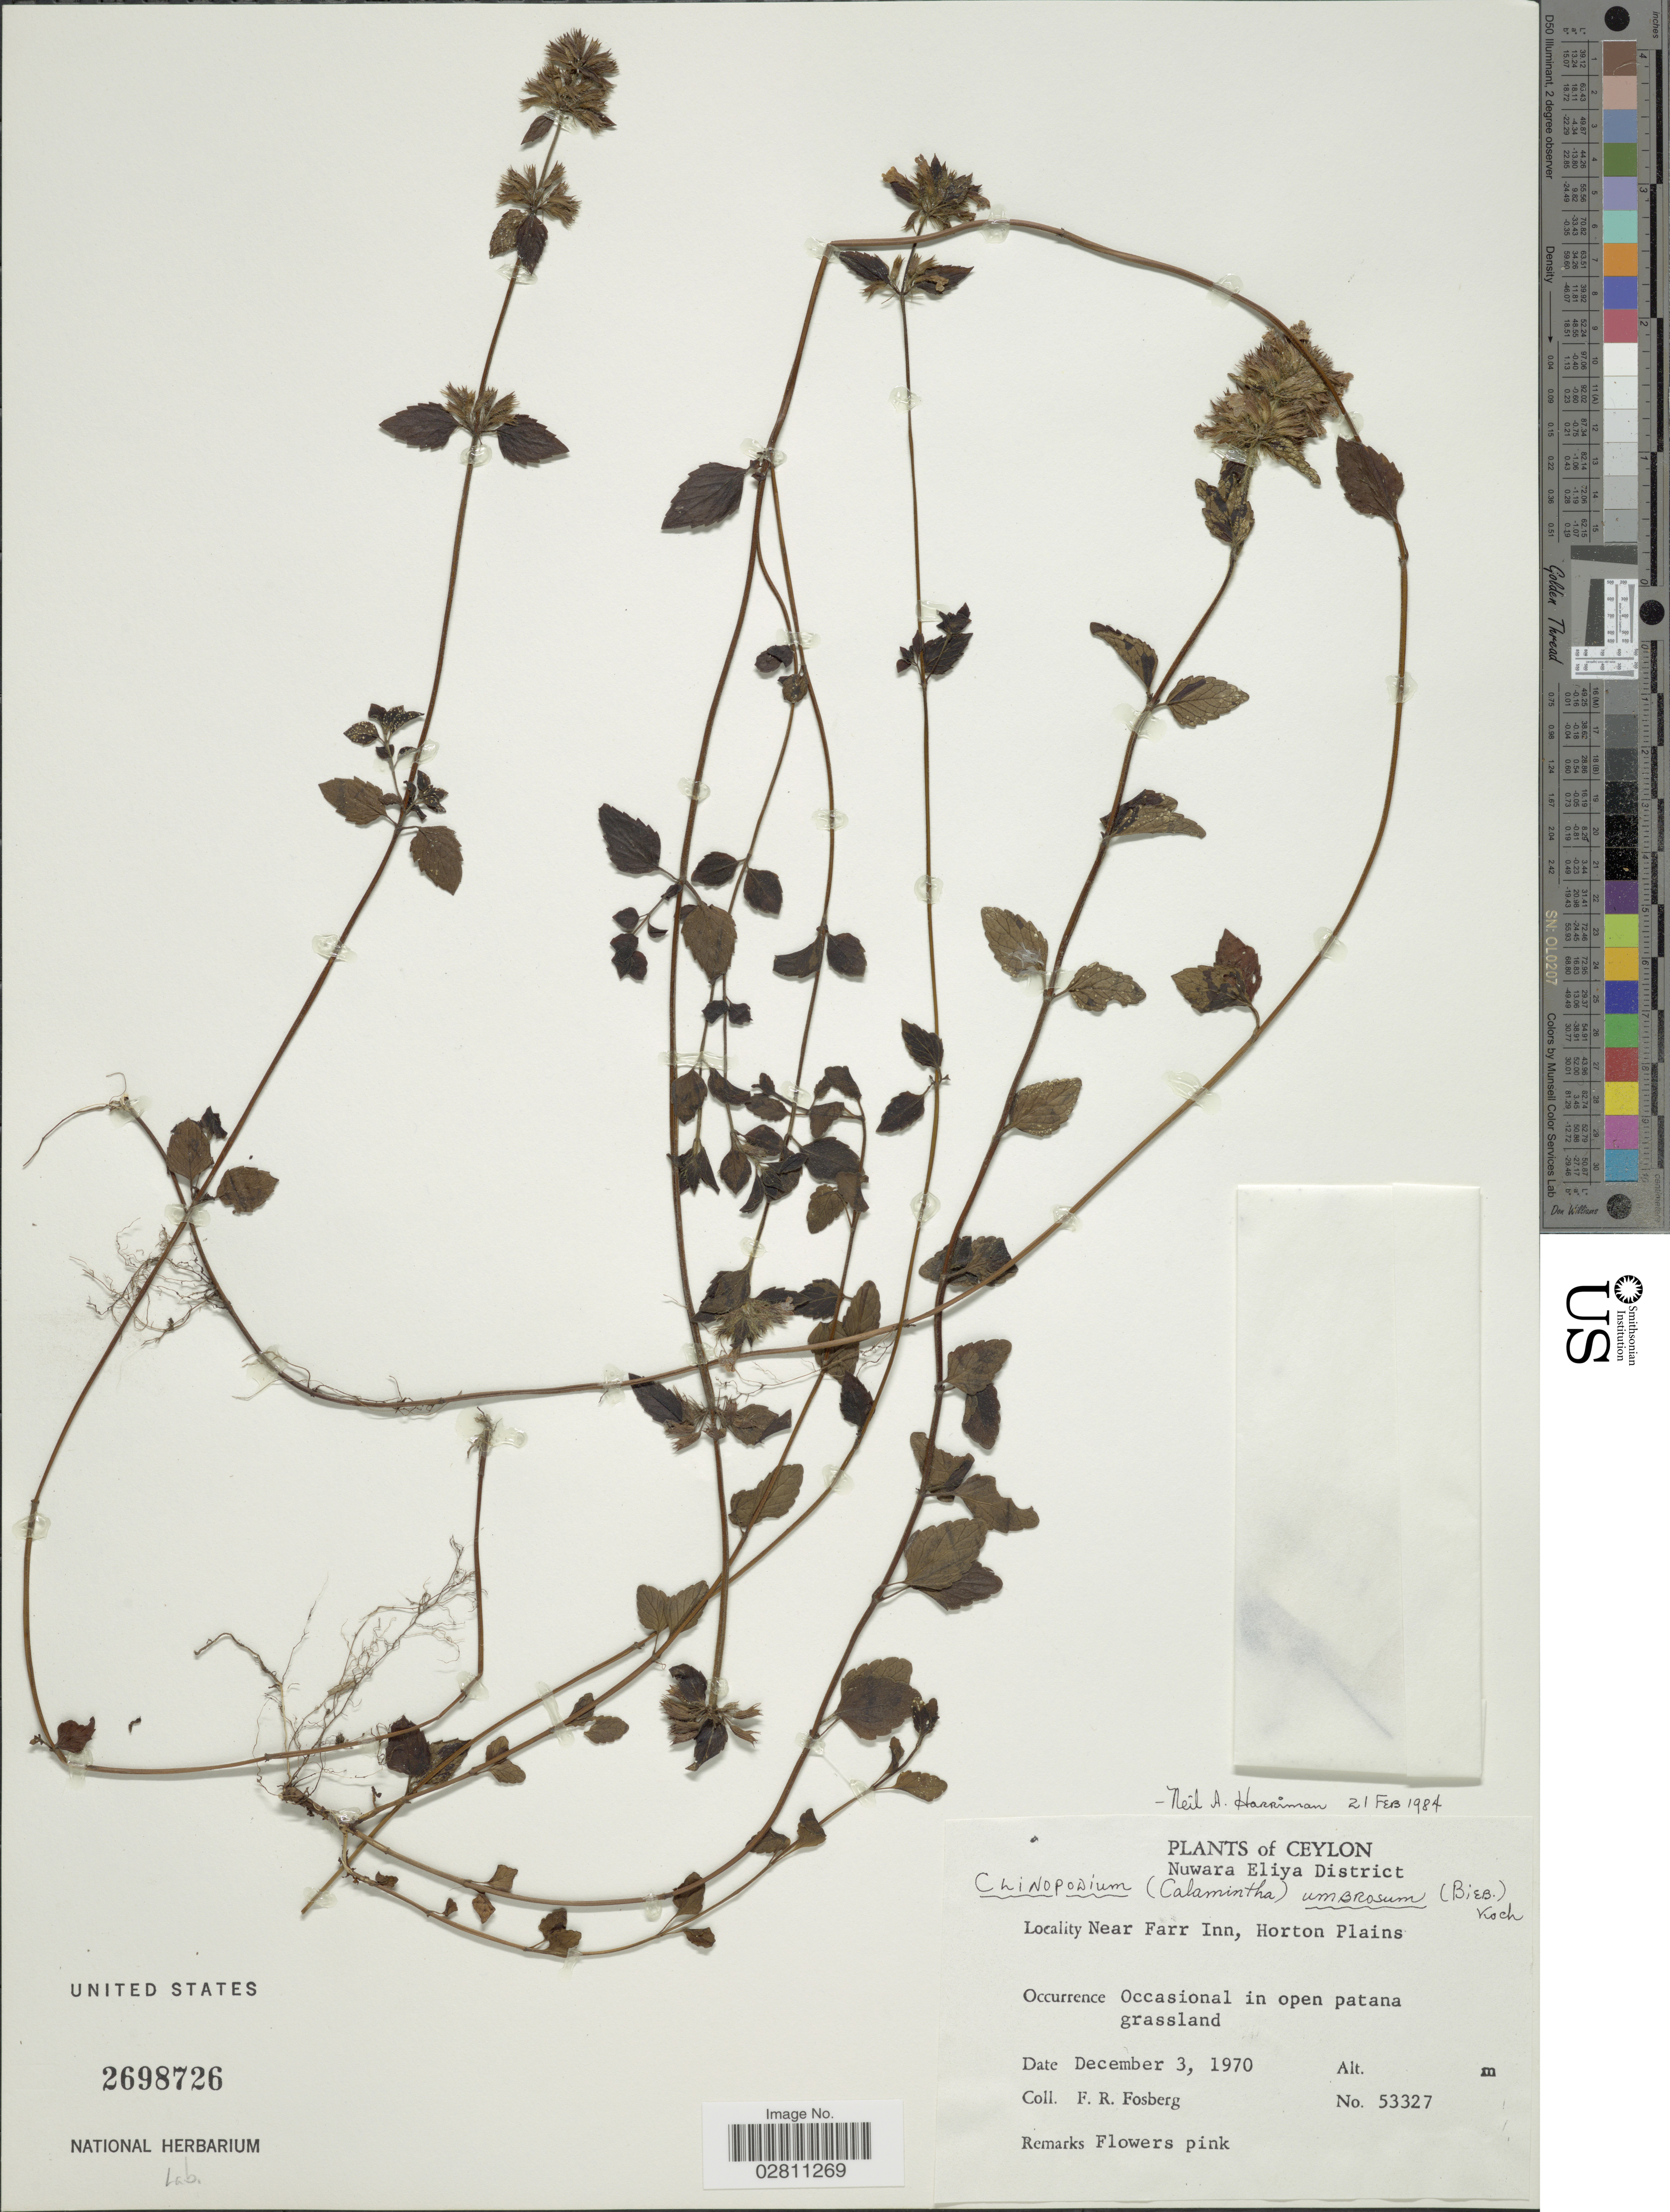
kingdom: Plantae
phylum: Tracheophyta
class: Magnoliopsida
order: Lamiales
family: Lamiaceae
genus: Clinopodium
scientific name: Clinopodium umbrosum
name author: (M. Bieb.) C. Koch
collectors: F. R. Fosberg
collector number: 53327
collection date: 1970-12-03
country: Sri Lanka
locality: Ceylon, Nuwara Eliya District, Near Farr Inn, Horton Plains.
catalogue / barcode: US 2698726